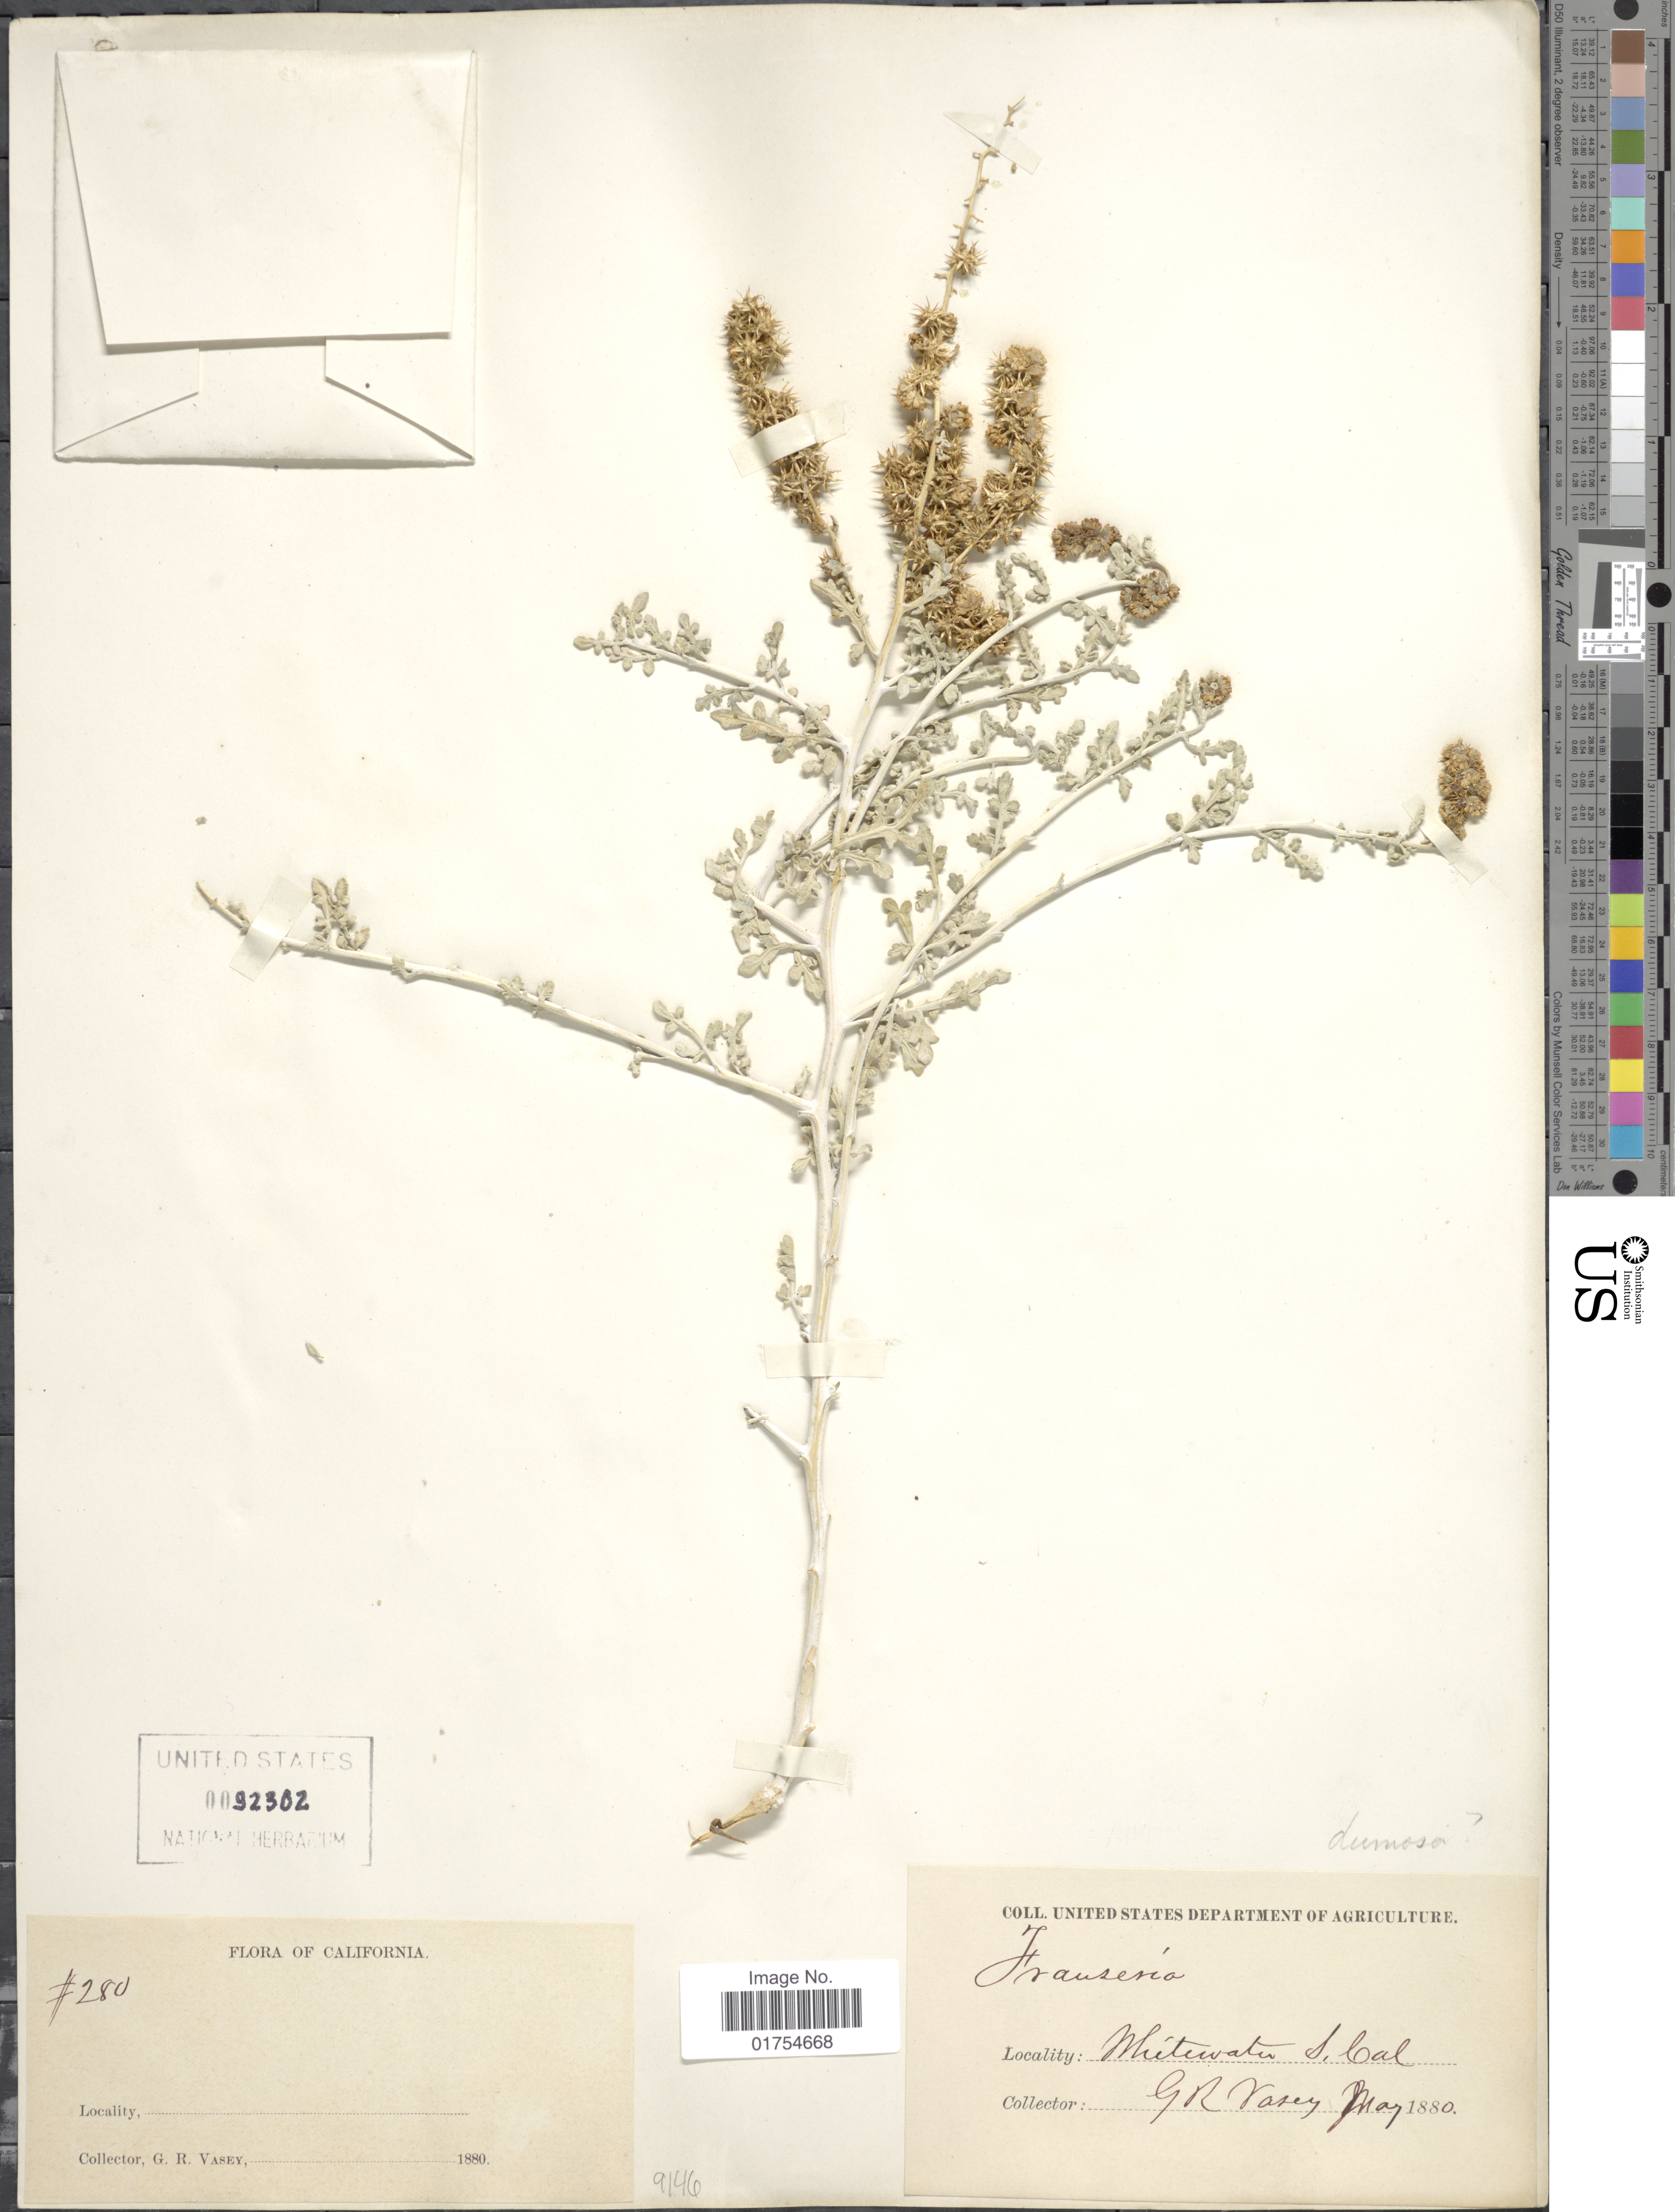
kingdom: Plantae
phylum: Tracheophyta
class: Magnoliopsida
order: Asterales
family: Asteraceae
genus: Franseria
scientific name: Franseria dumosa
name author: A. Gray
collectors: G. R. Vasey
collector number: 280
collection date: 1880-03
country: United States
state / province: California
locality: Whitewater, S. Cal.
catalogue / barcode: US 92302